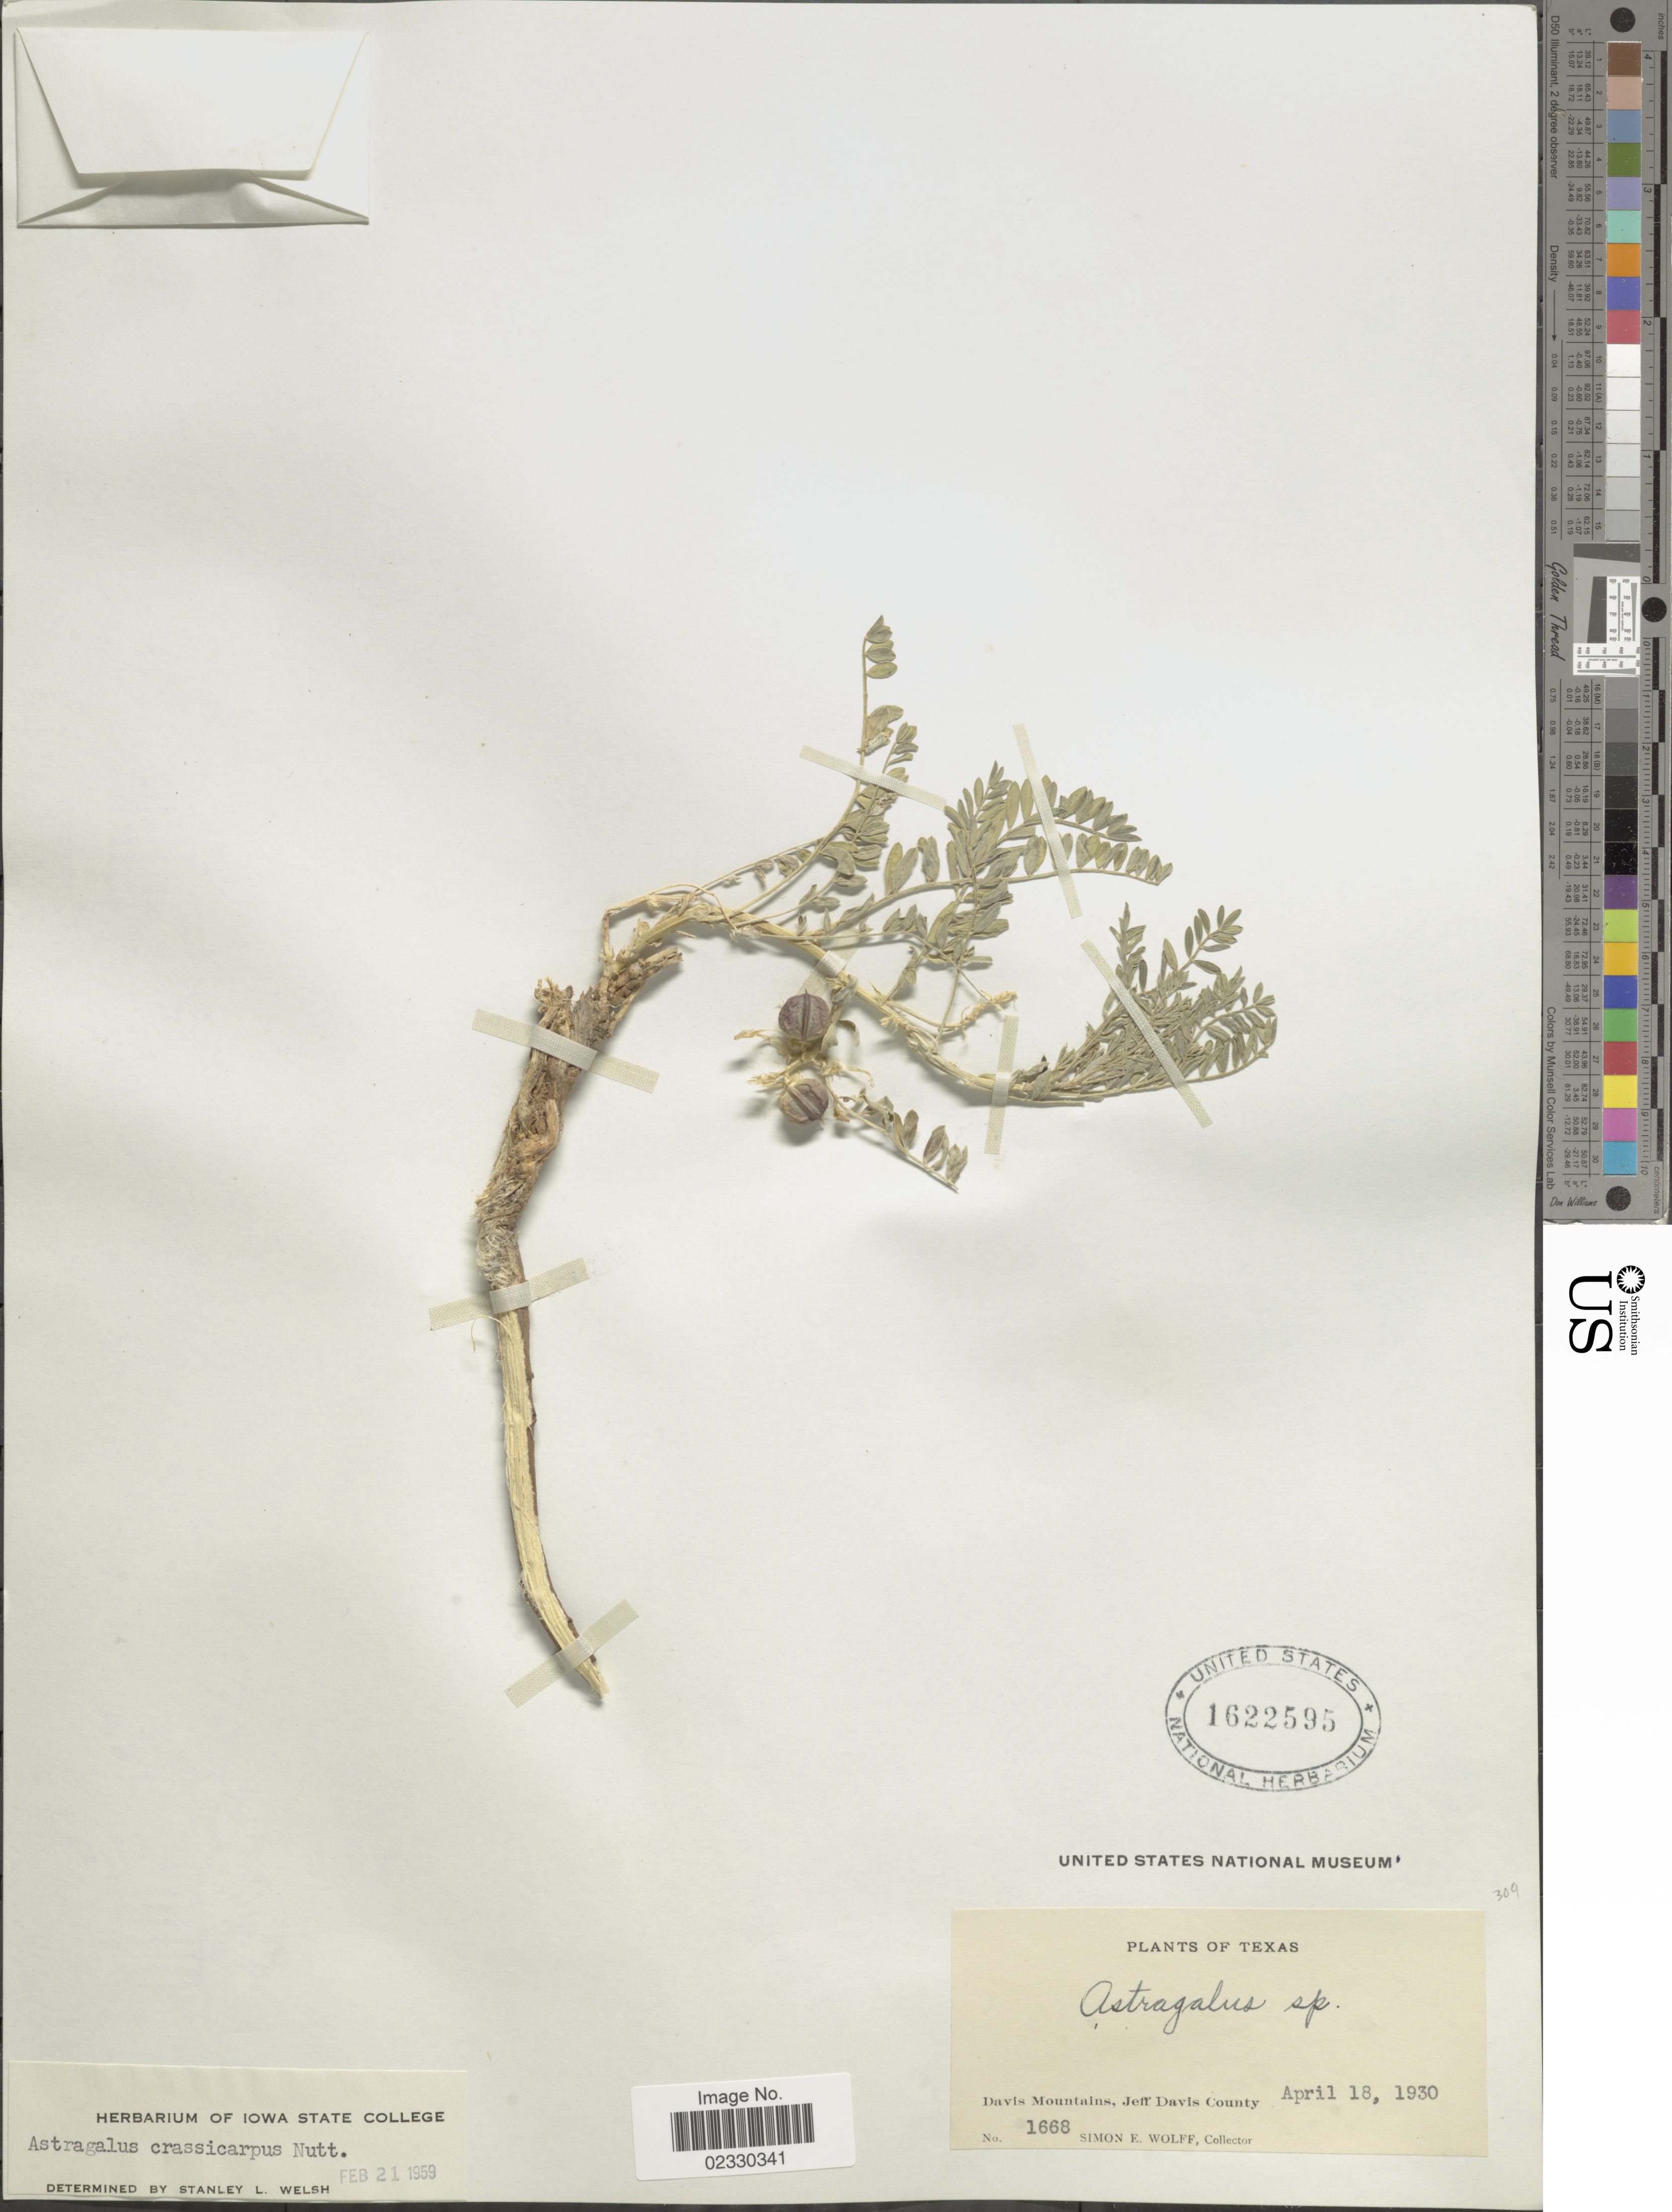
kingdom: Plantae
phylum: Tracheophyta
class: Magnoliopsida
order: Fabales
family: Fabaceae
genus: Astragalus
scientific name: Astragalus crassicarpus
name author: Nutt.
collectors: S. E. Wolff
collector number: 1668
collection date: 1930-04-18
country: United States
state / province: Texas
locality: Davis Mountains, Jeff Davis County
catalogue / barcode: US 1622595